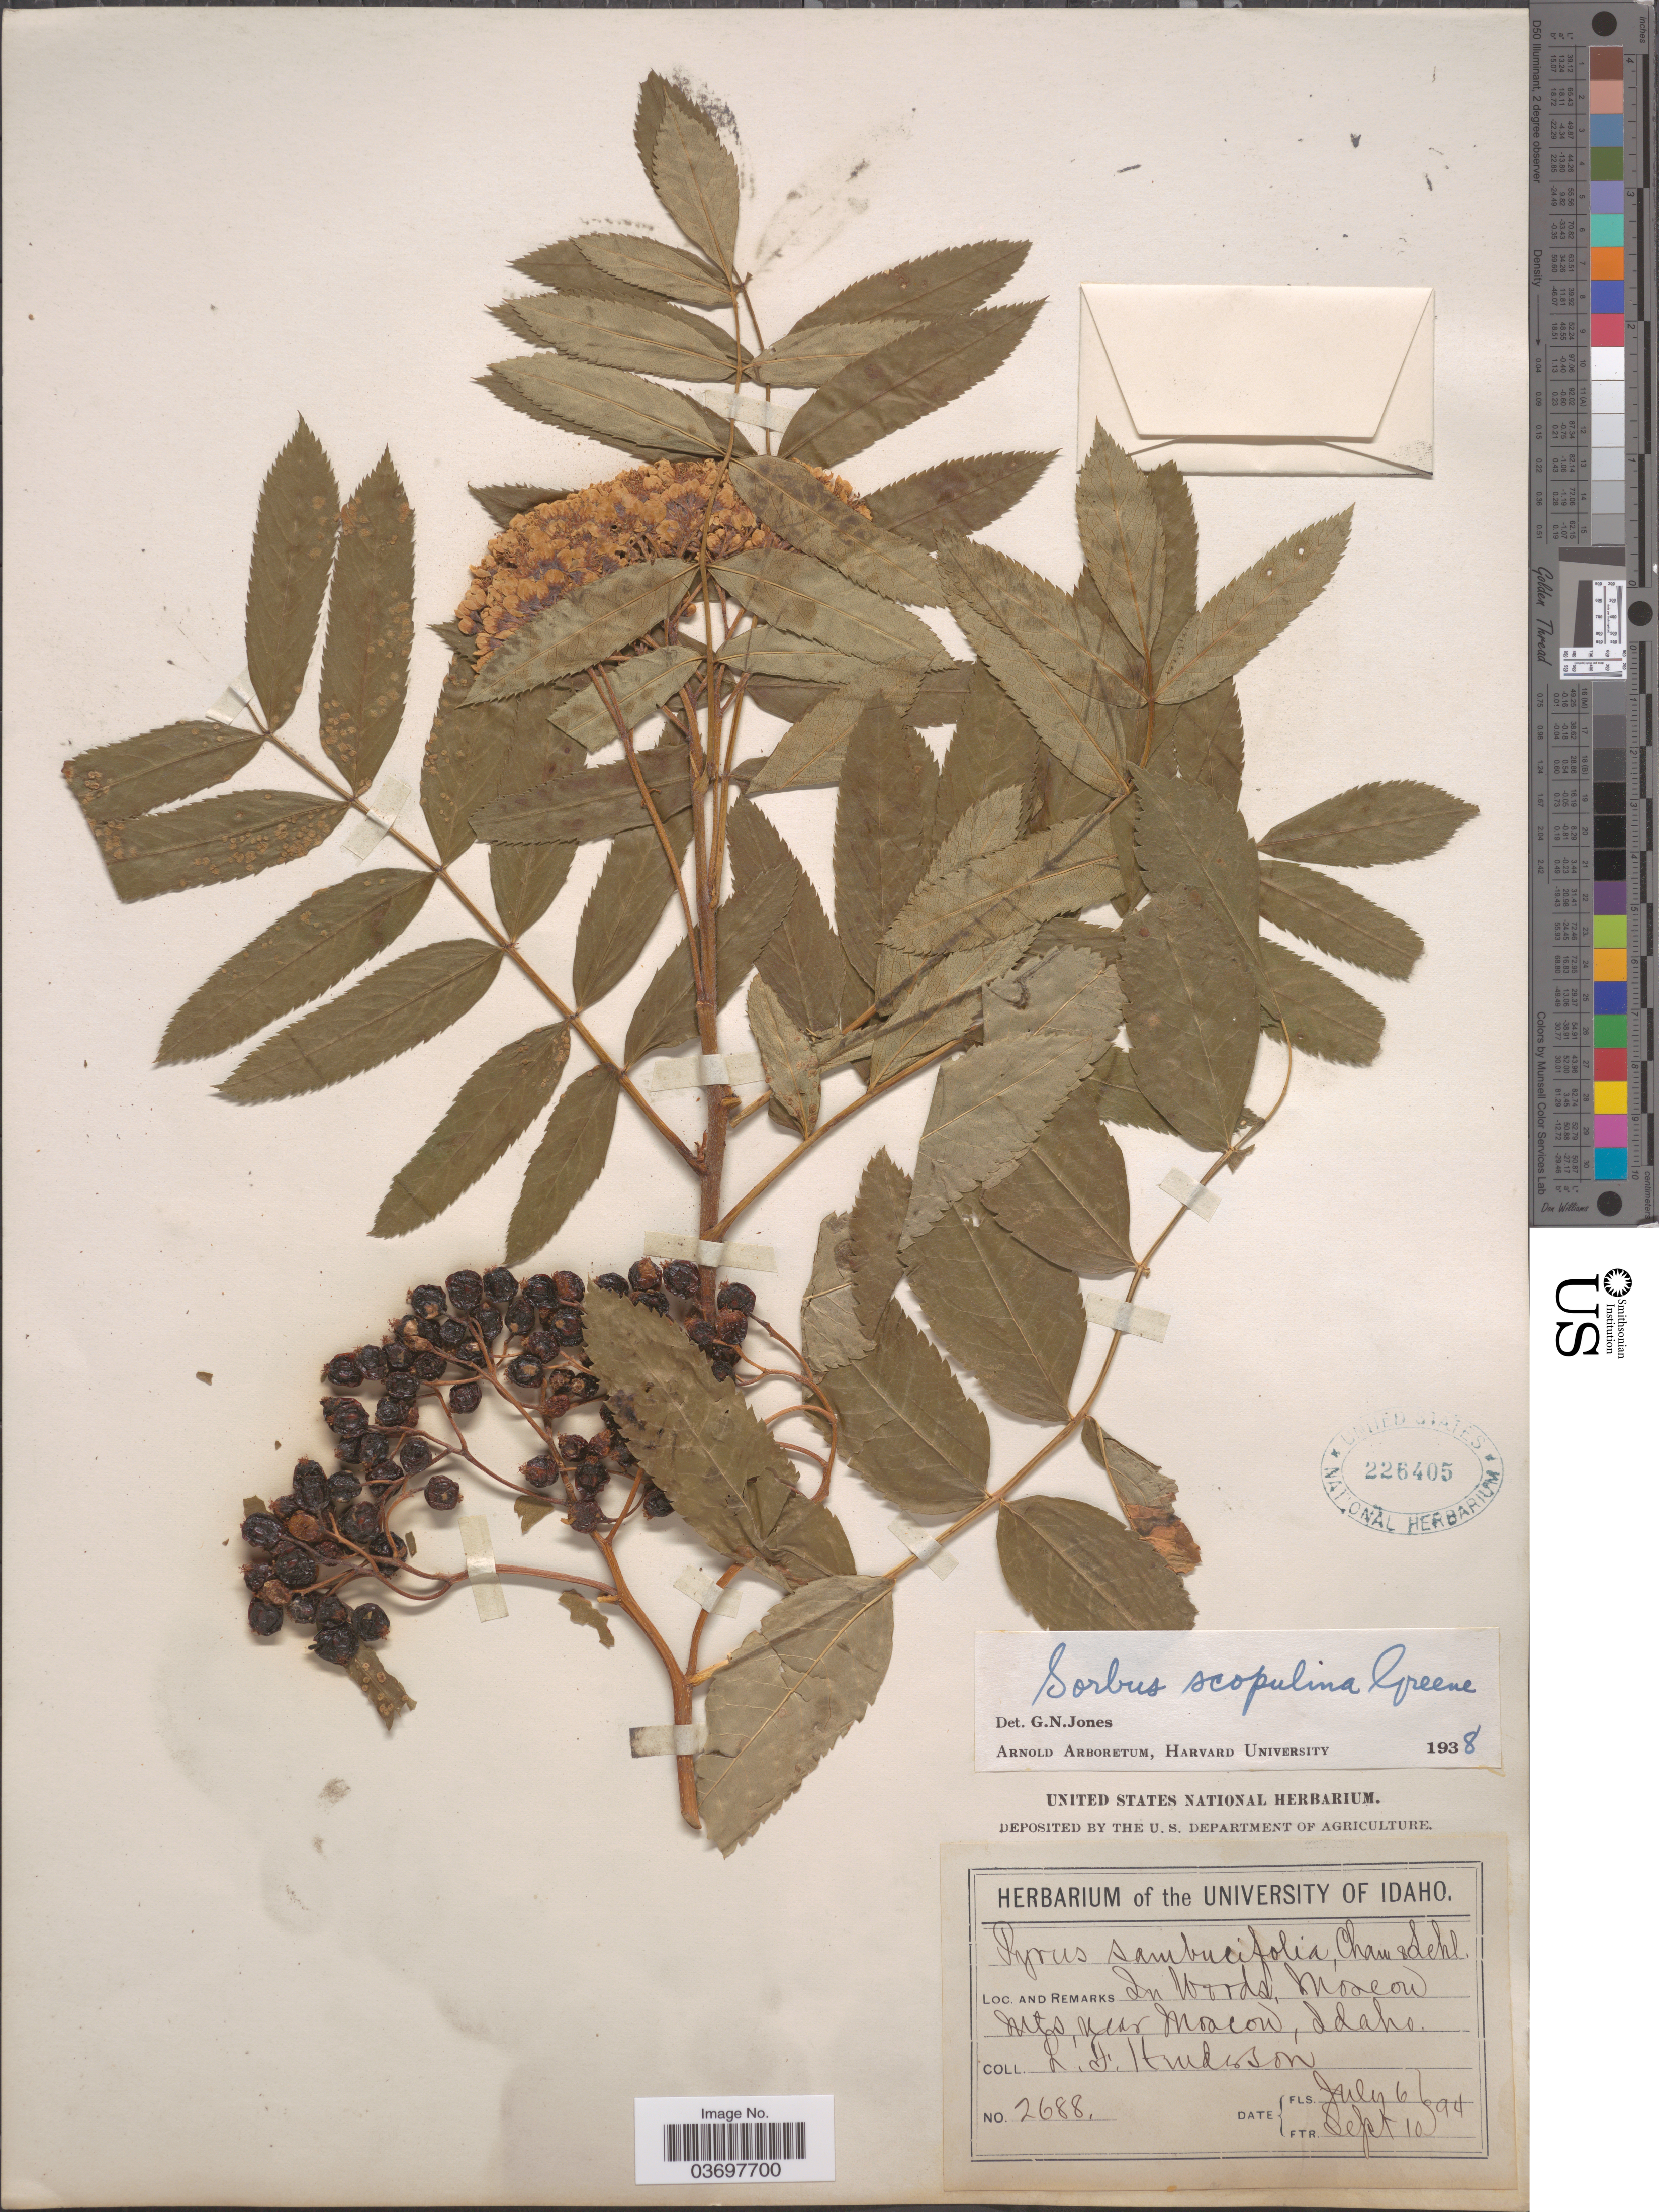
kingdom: Plantae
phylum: Tracheophyta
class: Magnoliopsida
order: Rosales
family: Rosaceae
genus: Sorbus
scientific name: Sorbus scopulina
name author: Greene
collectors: L. Henderson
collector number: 2688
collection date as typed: Transcribed d/m/y: 6/7/94 to 10/9/94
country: United States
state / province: Idaho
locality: In woods, Moscow Mts, near Moscow.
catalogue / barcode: US 226405